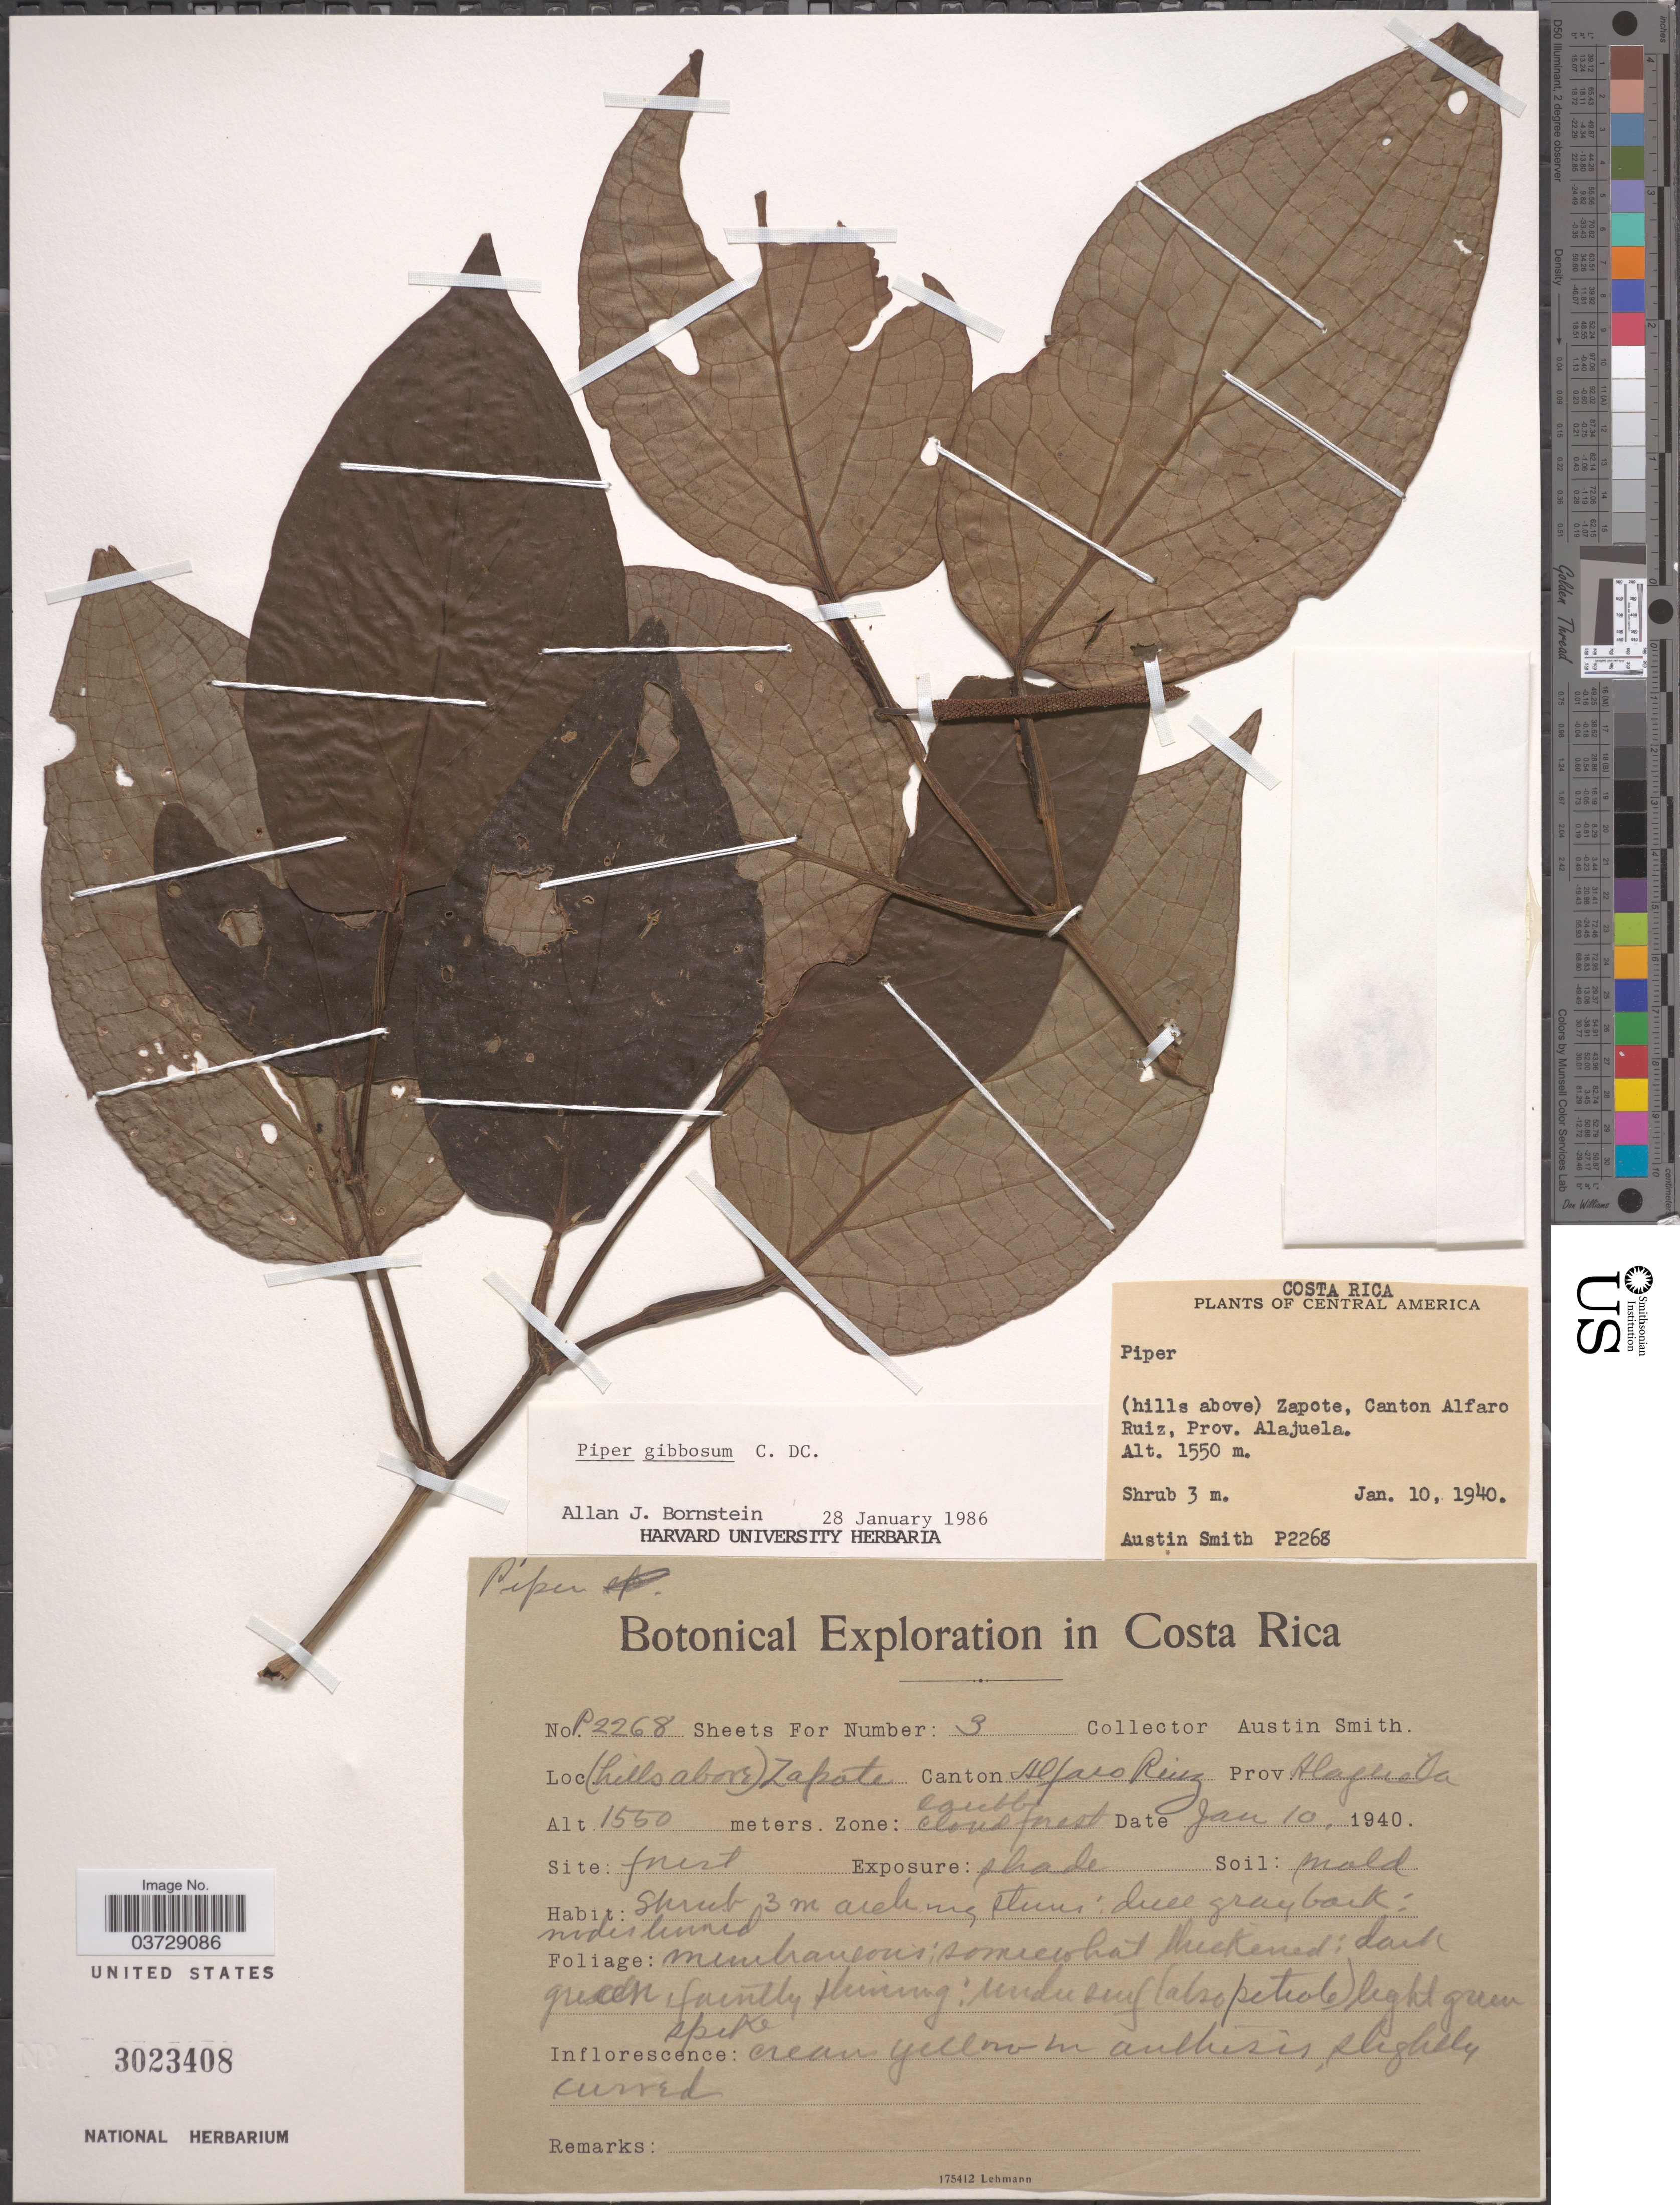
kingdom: Plantae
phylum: Tracheophyta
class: Magnoliopsida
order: Piperales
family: Piperaceae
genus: Piper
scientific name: Piper gibbosum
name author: C. DC.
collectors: Aust P. Smith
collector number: P2268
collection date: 1940-01-10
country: Costa Rica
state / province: Alajuela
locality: (Hills above) Zapote, Canton Alfaro Ruiz.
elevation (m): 1550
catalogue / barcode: US 3023408